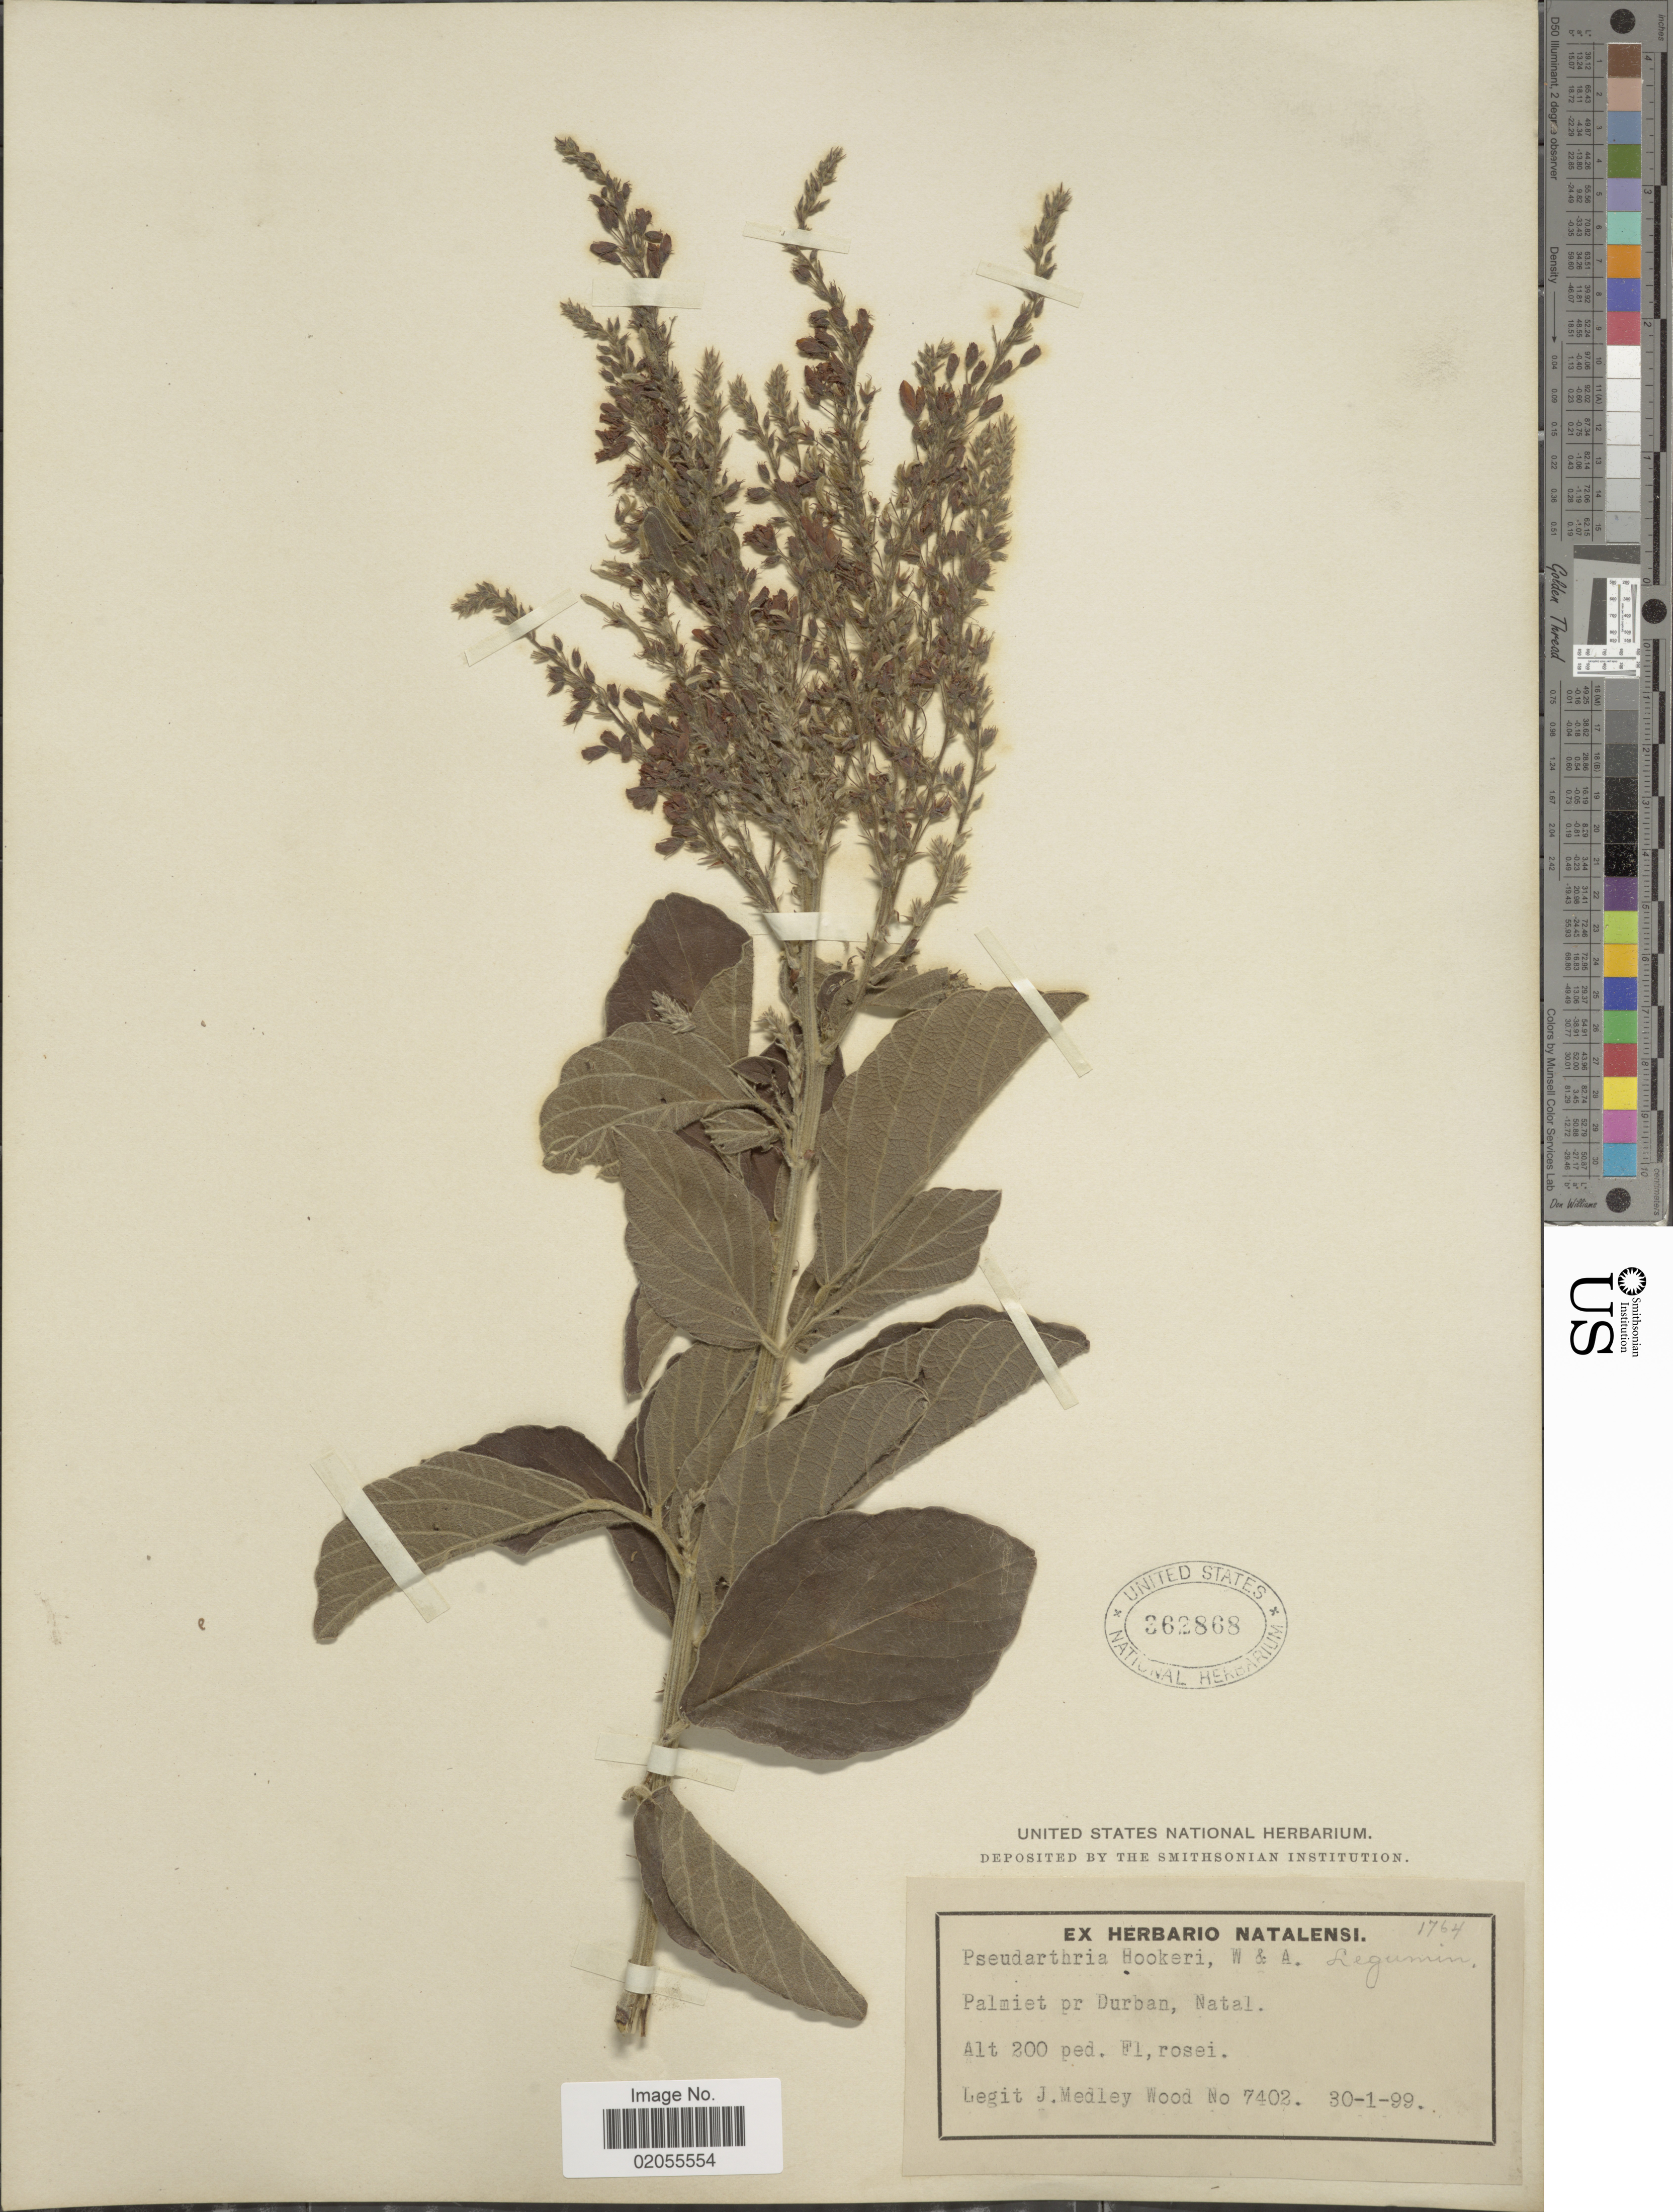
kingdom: Plantae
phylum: Tracheophyta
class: Magnoliopsida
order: Fabales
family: Fabaceae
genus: Pseudarthria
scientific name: Pseudarthria hookeri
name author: Wight & Arn.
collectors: J. M. Wood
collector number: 7402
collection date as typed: Transcribed d/m/y: 30/1/99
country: South Africa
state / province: KwaZulu-Natal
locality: Palmiet pr Durban, Natal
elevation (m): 61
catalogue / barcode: US 362868